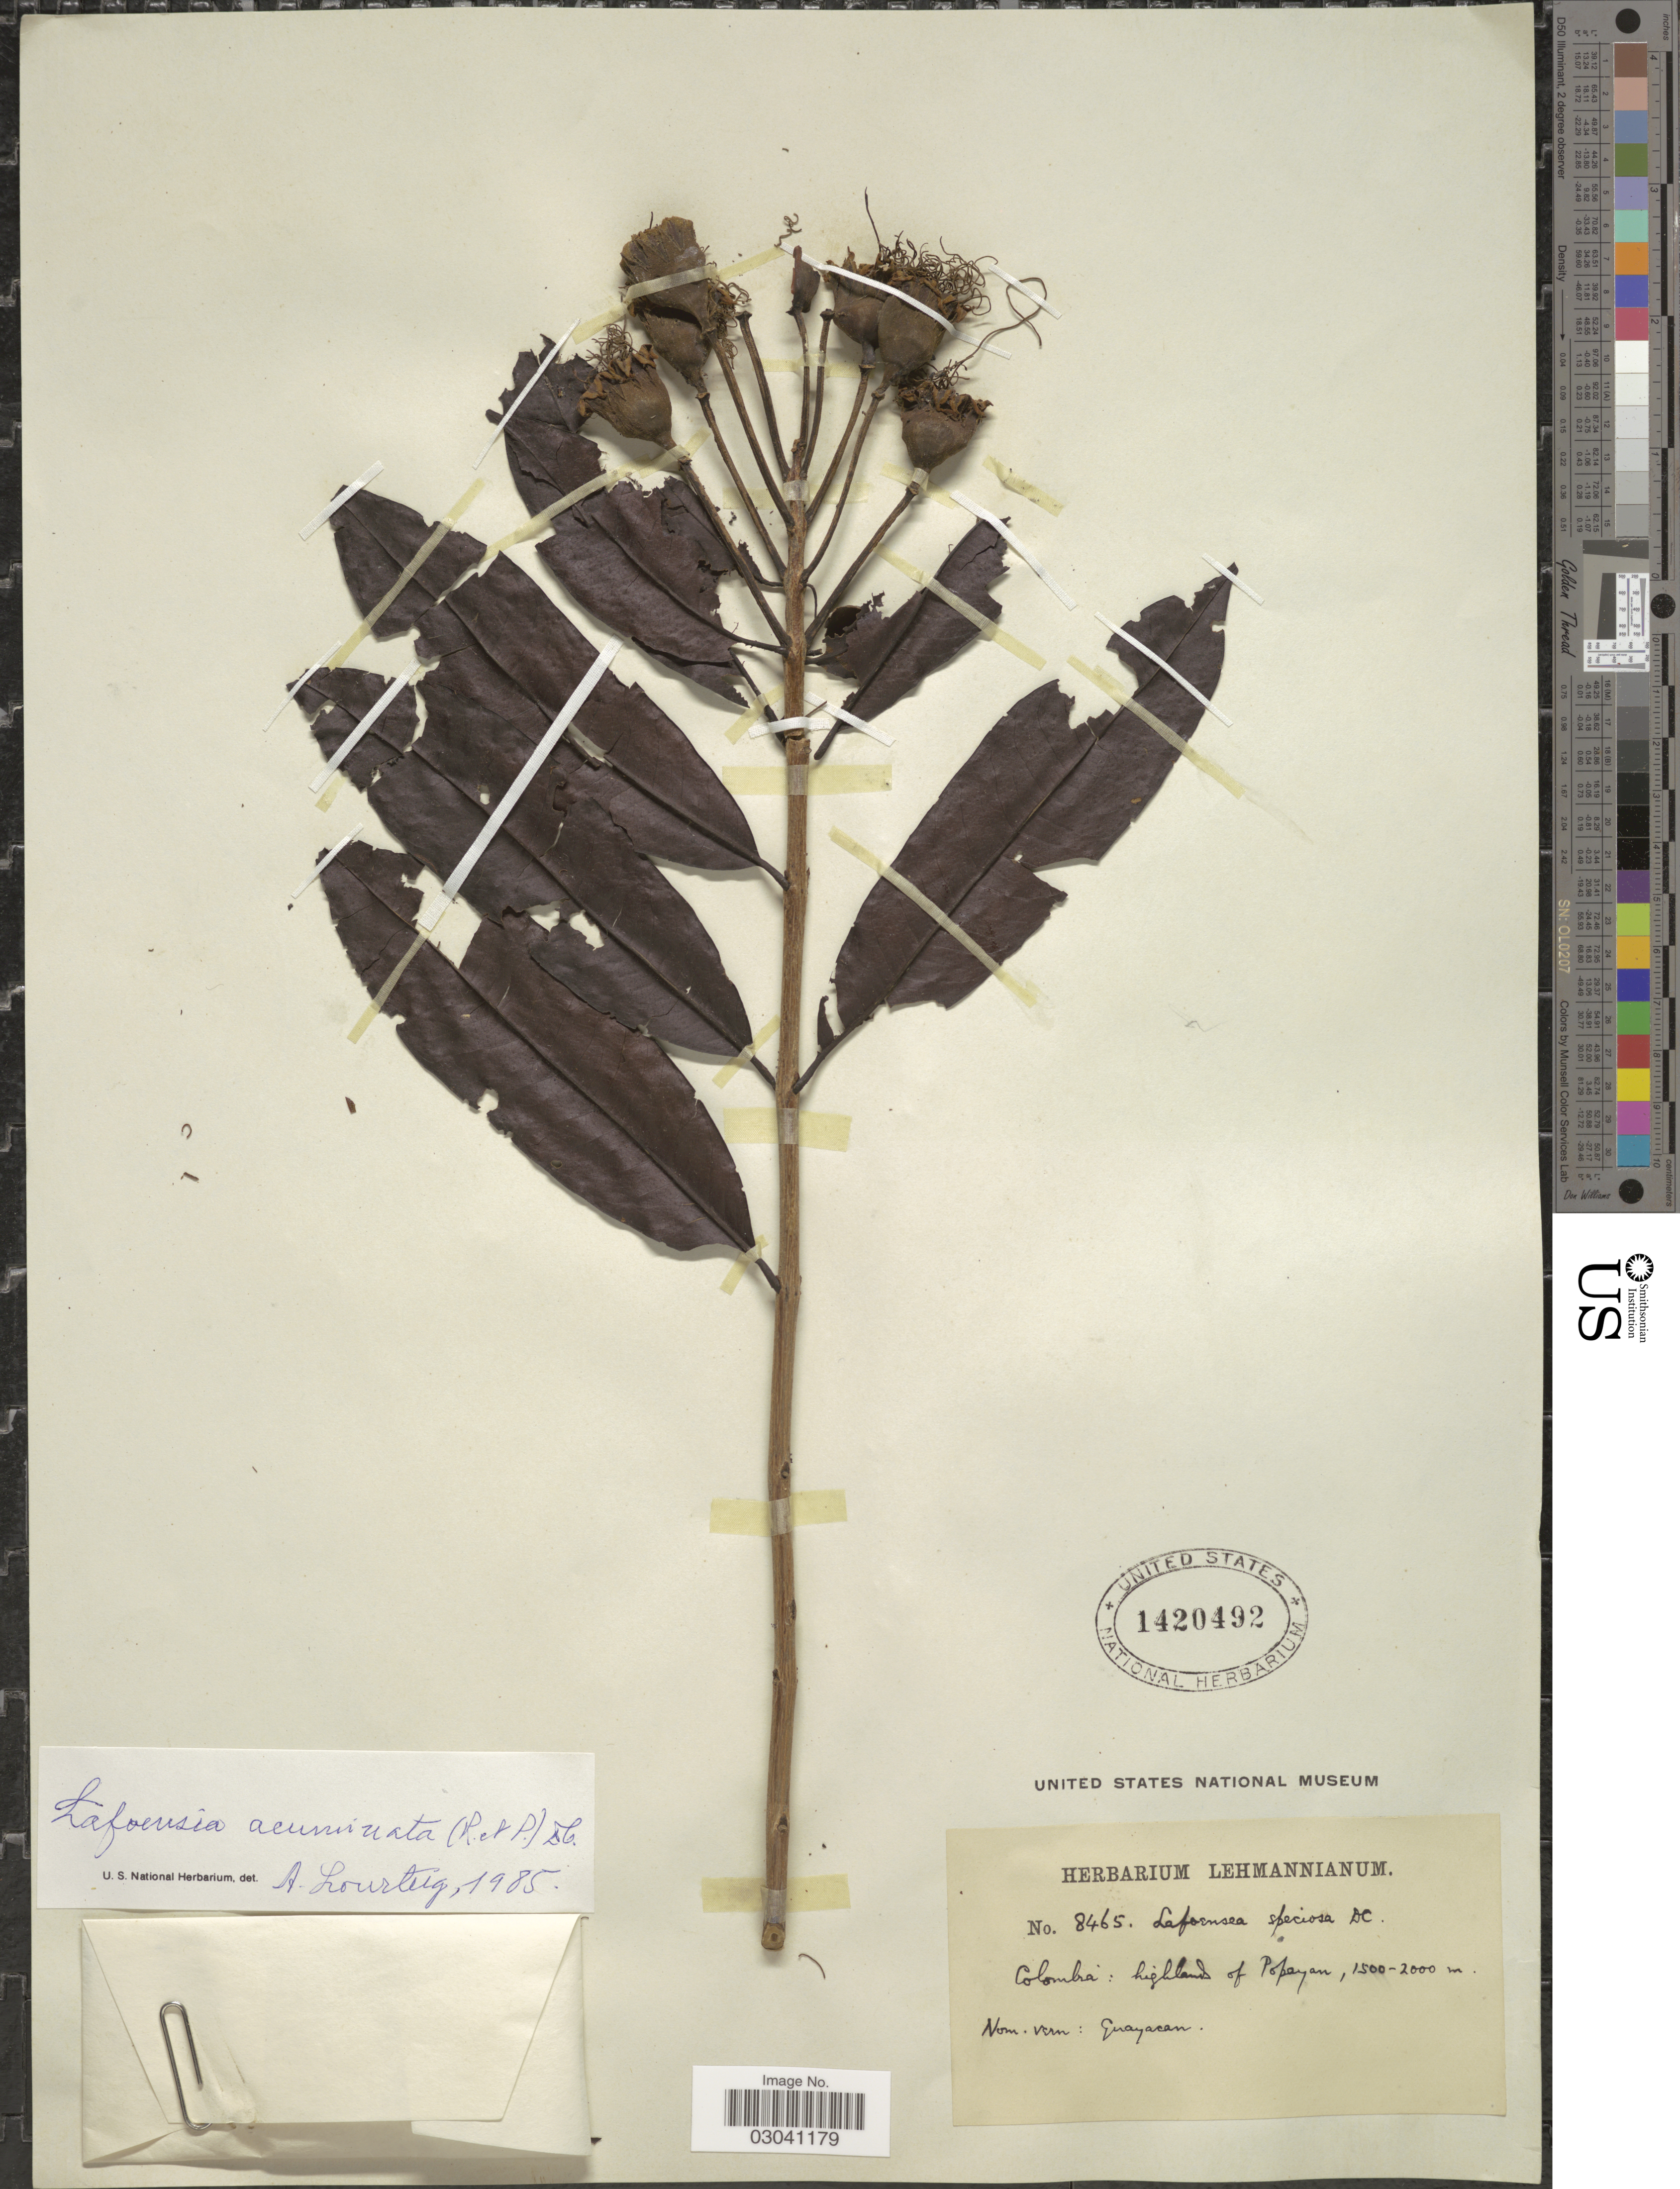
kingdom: Plantae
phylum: Tracheophyta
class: Magnoliopsida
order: Myrtales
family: Lythraceae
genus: Lafoensia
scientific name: Lafoensia acuminata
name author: (Ruiz & Pav.) DC.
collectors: ex herb. Lehmannianum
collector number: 8465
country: Colombia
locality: Highlands of Popayan.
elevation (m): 1500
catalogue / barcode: US 1420492